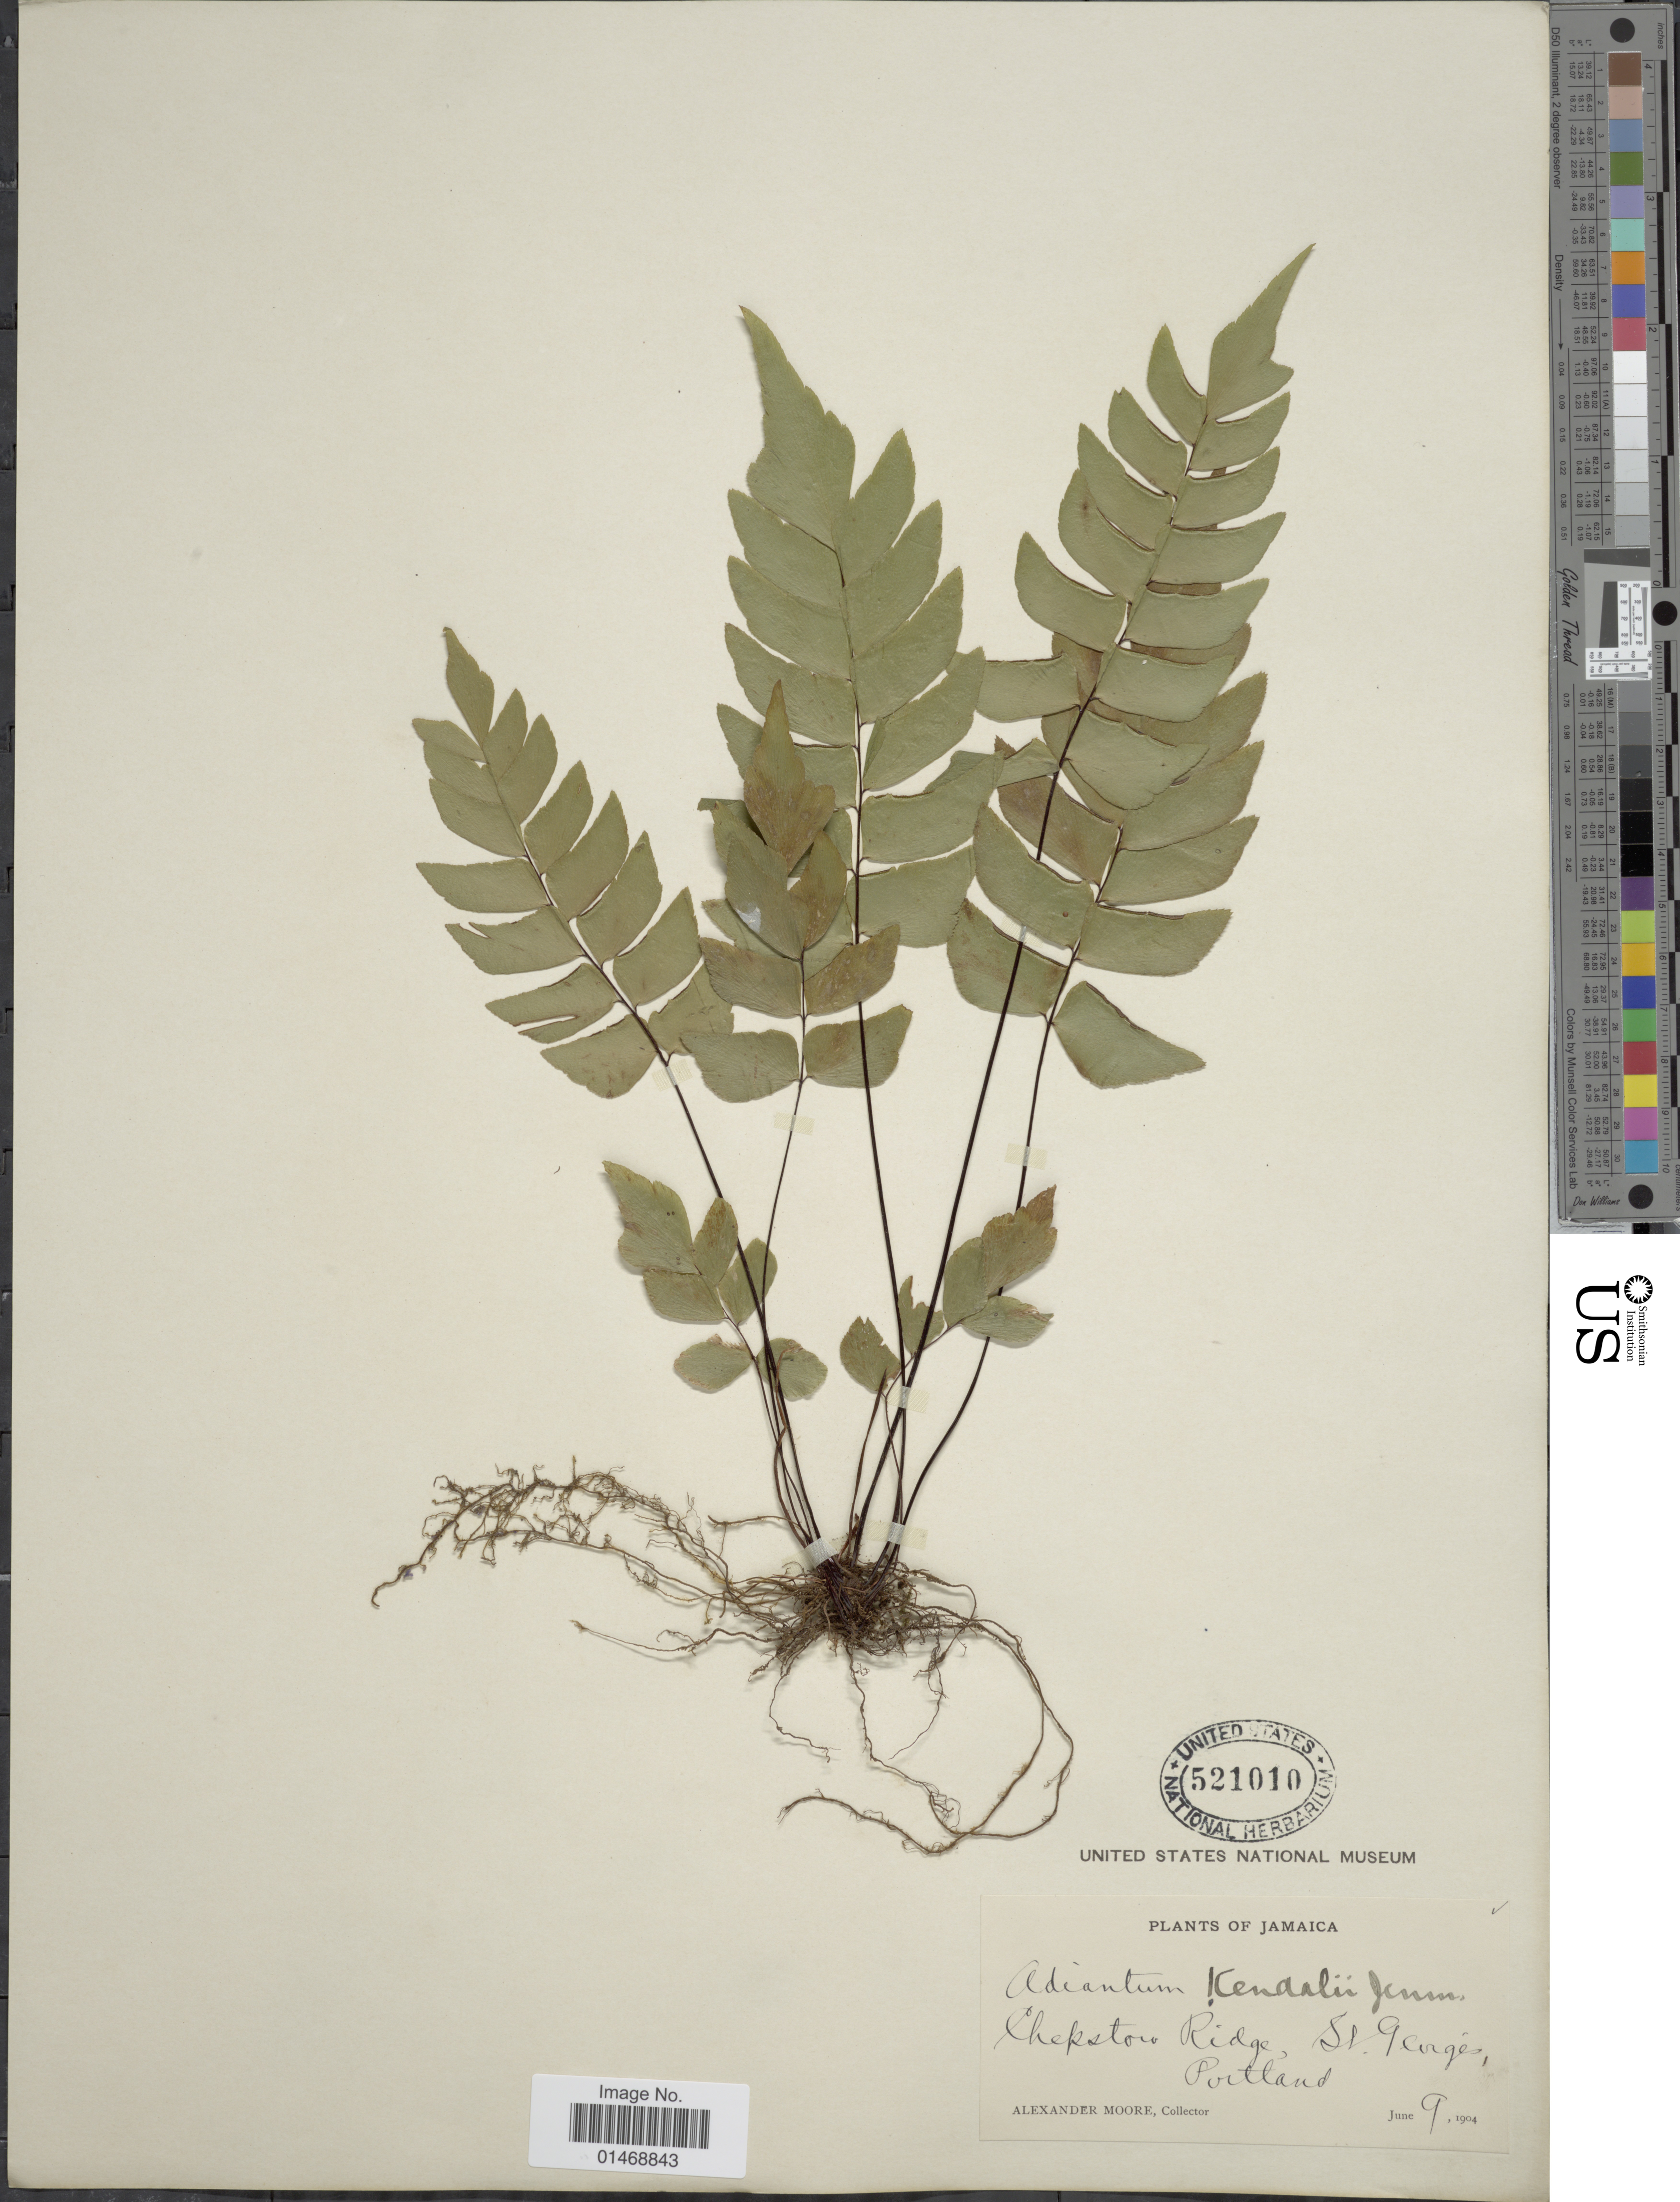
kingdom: Plantae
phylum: Tracheophyta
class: Polypodiopsida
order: Polypodiales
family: Pteridaceae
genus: Adiantum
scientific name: Adiantum kendalii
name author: Jenman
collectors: A. Moore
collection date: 1904-06-09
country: Jamaica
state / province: Portland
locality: Chepstone Ridge, St George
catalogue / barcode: US 521010